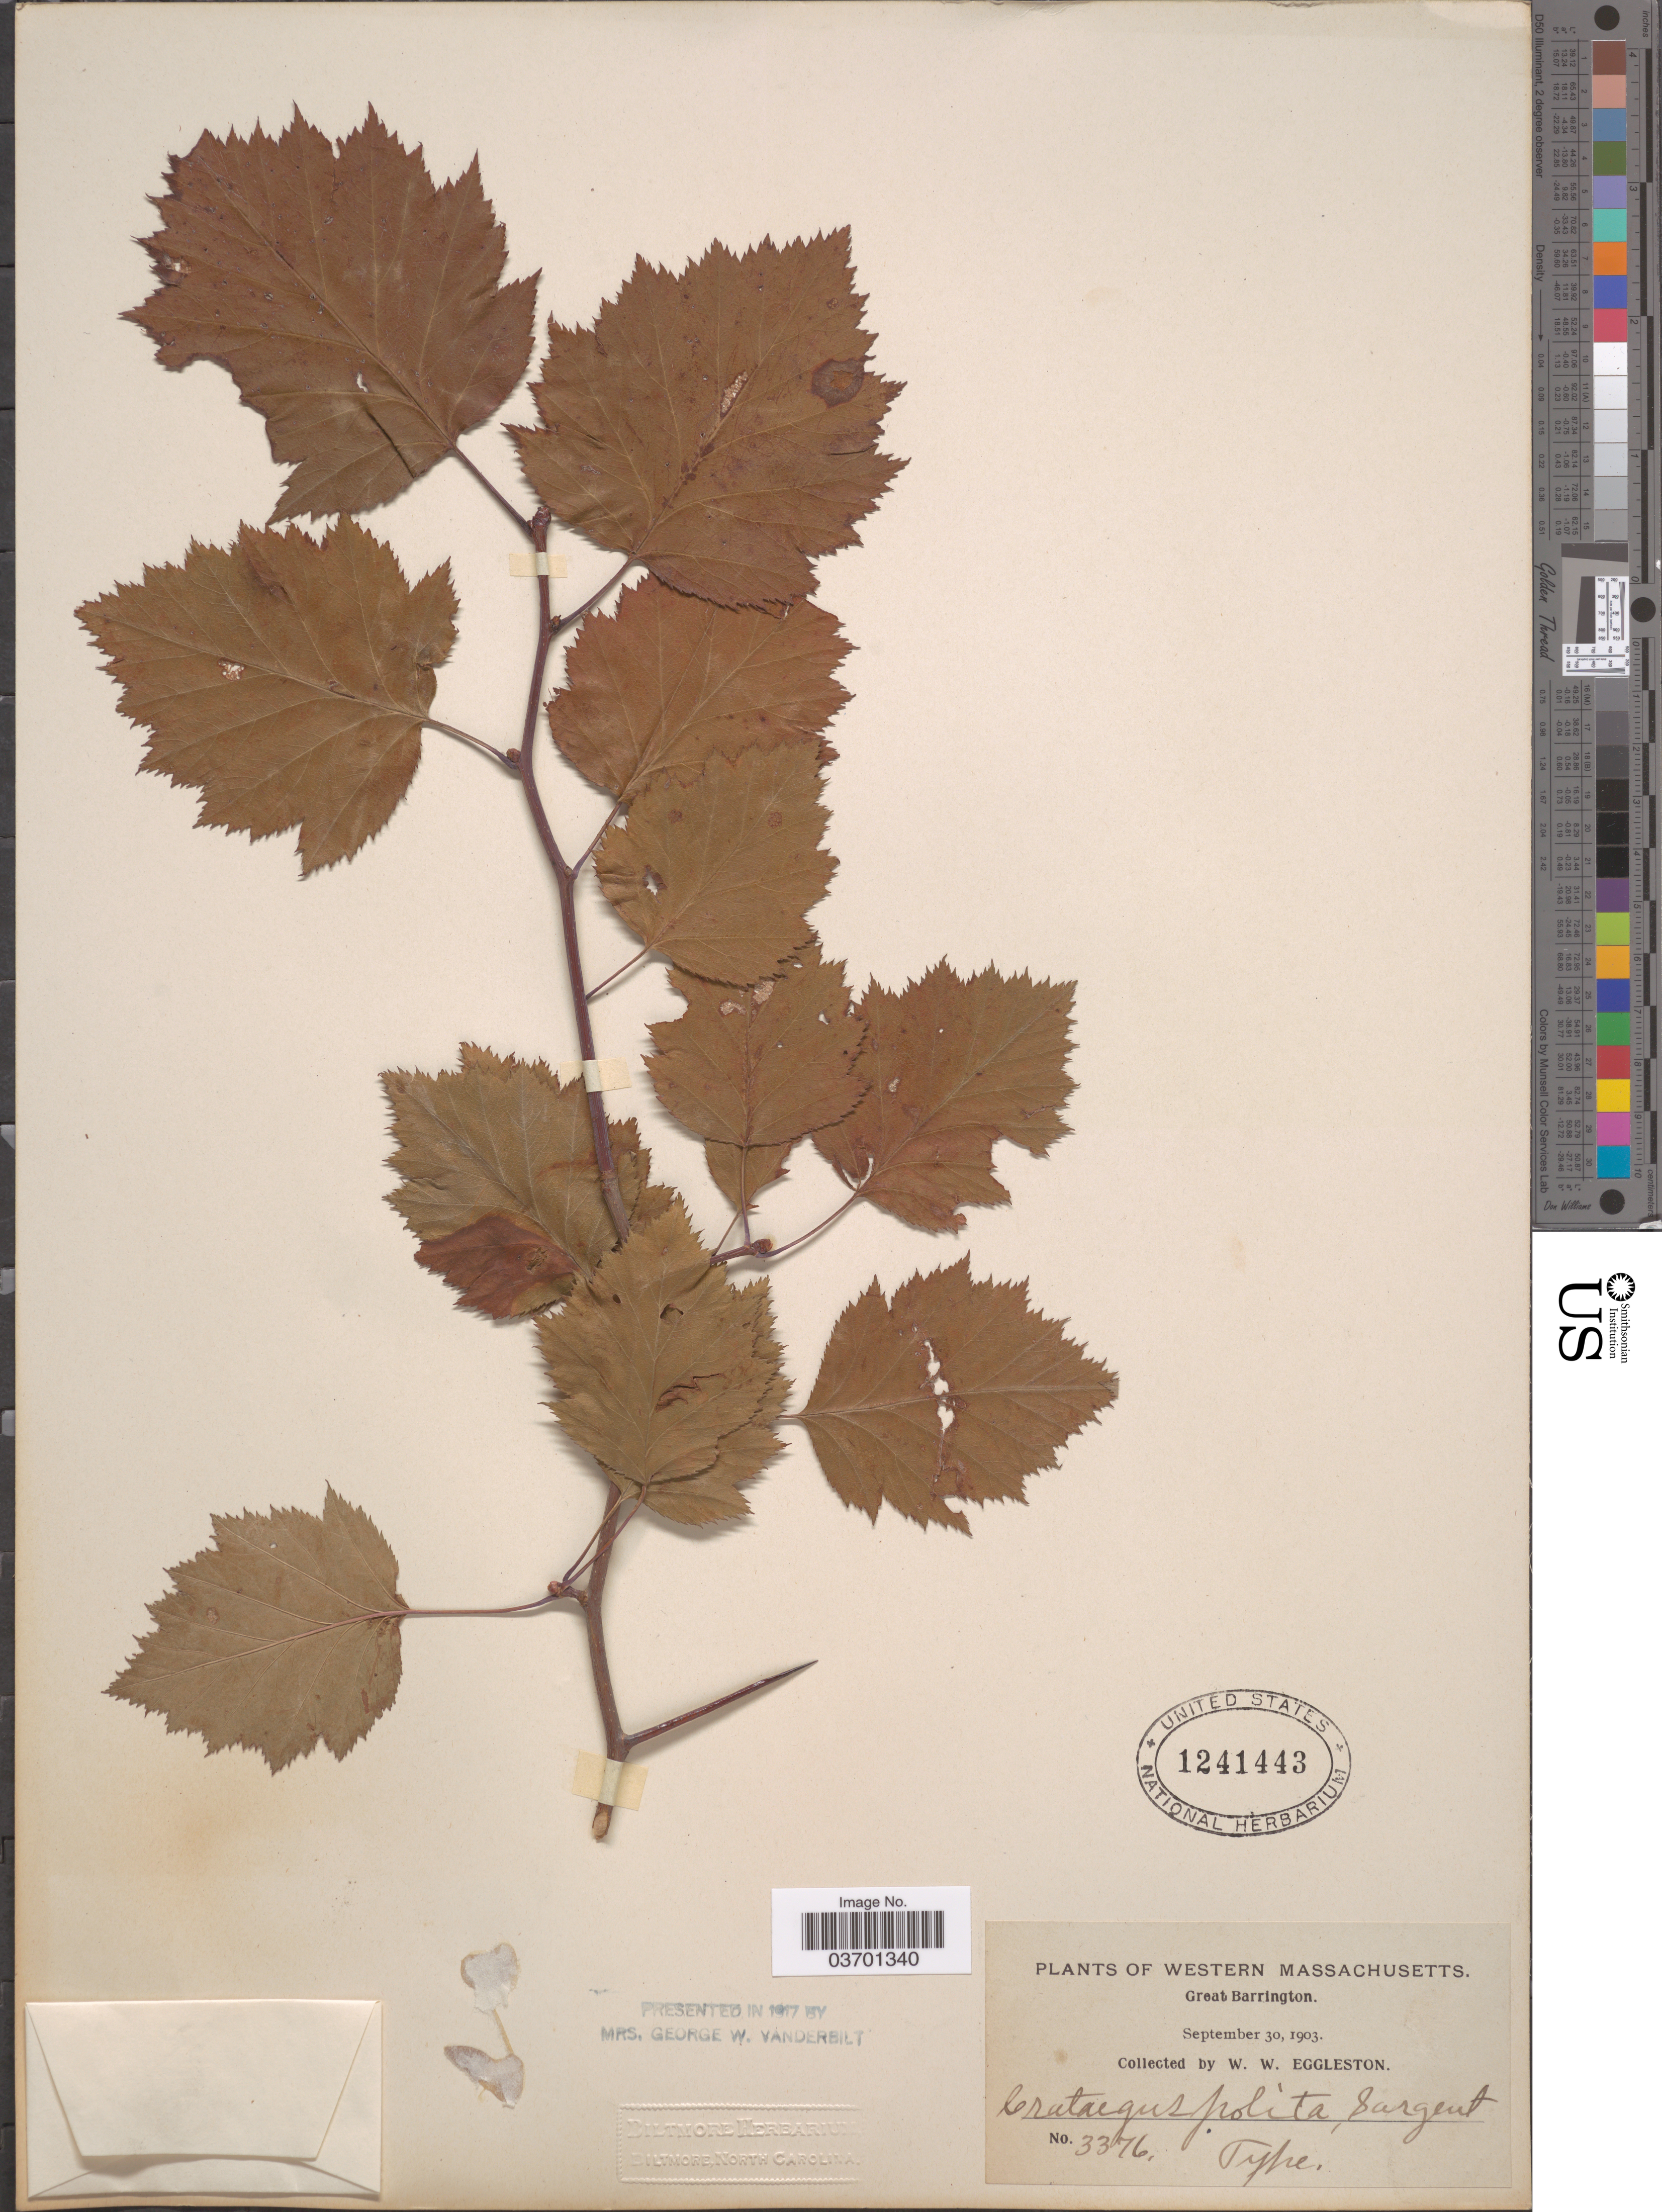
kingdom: Plantae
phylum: Tracheophyta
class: Magnoliopsida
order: Rosales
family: Rosaceae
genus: Crataegus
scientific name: Crataegus polita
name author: Sarg.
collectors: W. W. Eggleston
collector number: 3376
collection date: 1903-09-30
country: United States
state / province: Massachusetts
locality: Western Massachusetts. Great Barrington.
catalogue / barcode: US 1241443